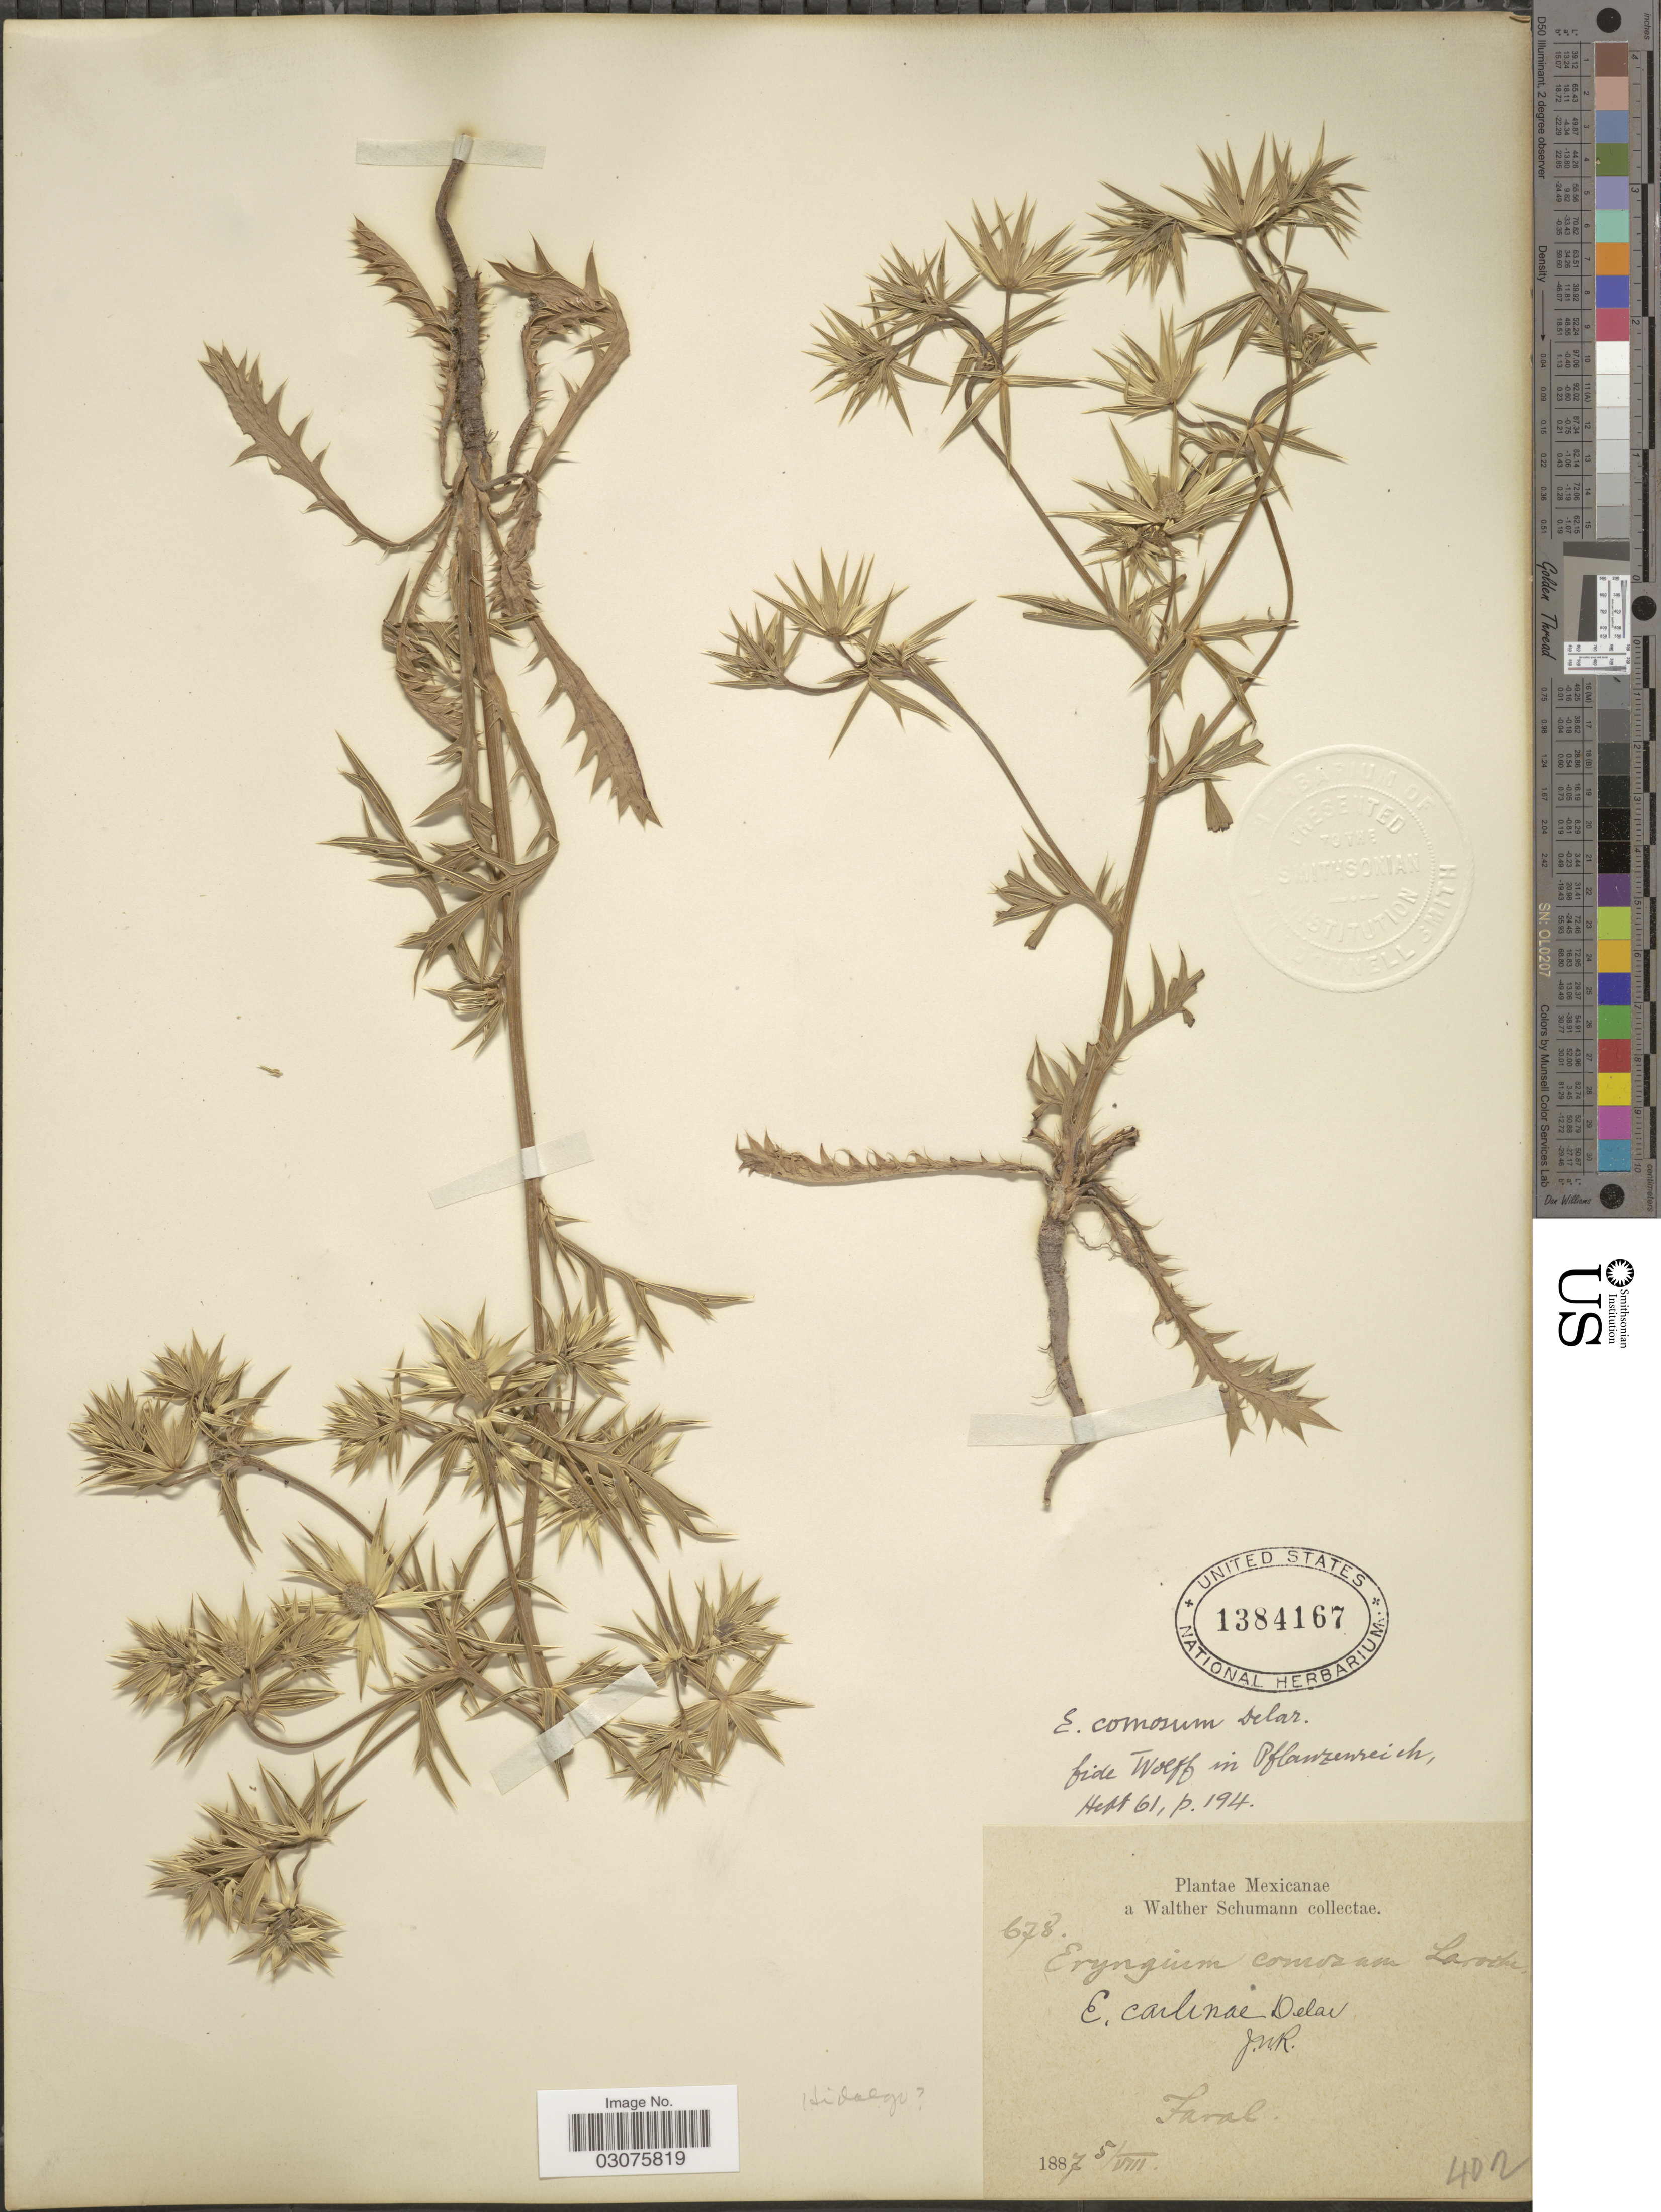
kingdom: Plantae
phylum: Tracheophyta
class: Magnoliopsida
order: Apiales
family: Apiaceae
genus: Eryngium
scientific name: Eryngium heterophyllum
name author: Engelm.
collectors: W. Schumann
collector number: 678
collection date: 1887-08-05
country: Mexico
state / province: Hidalgo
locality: Faral.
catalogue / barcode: US 1384167